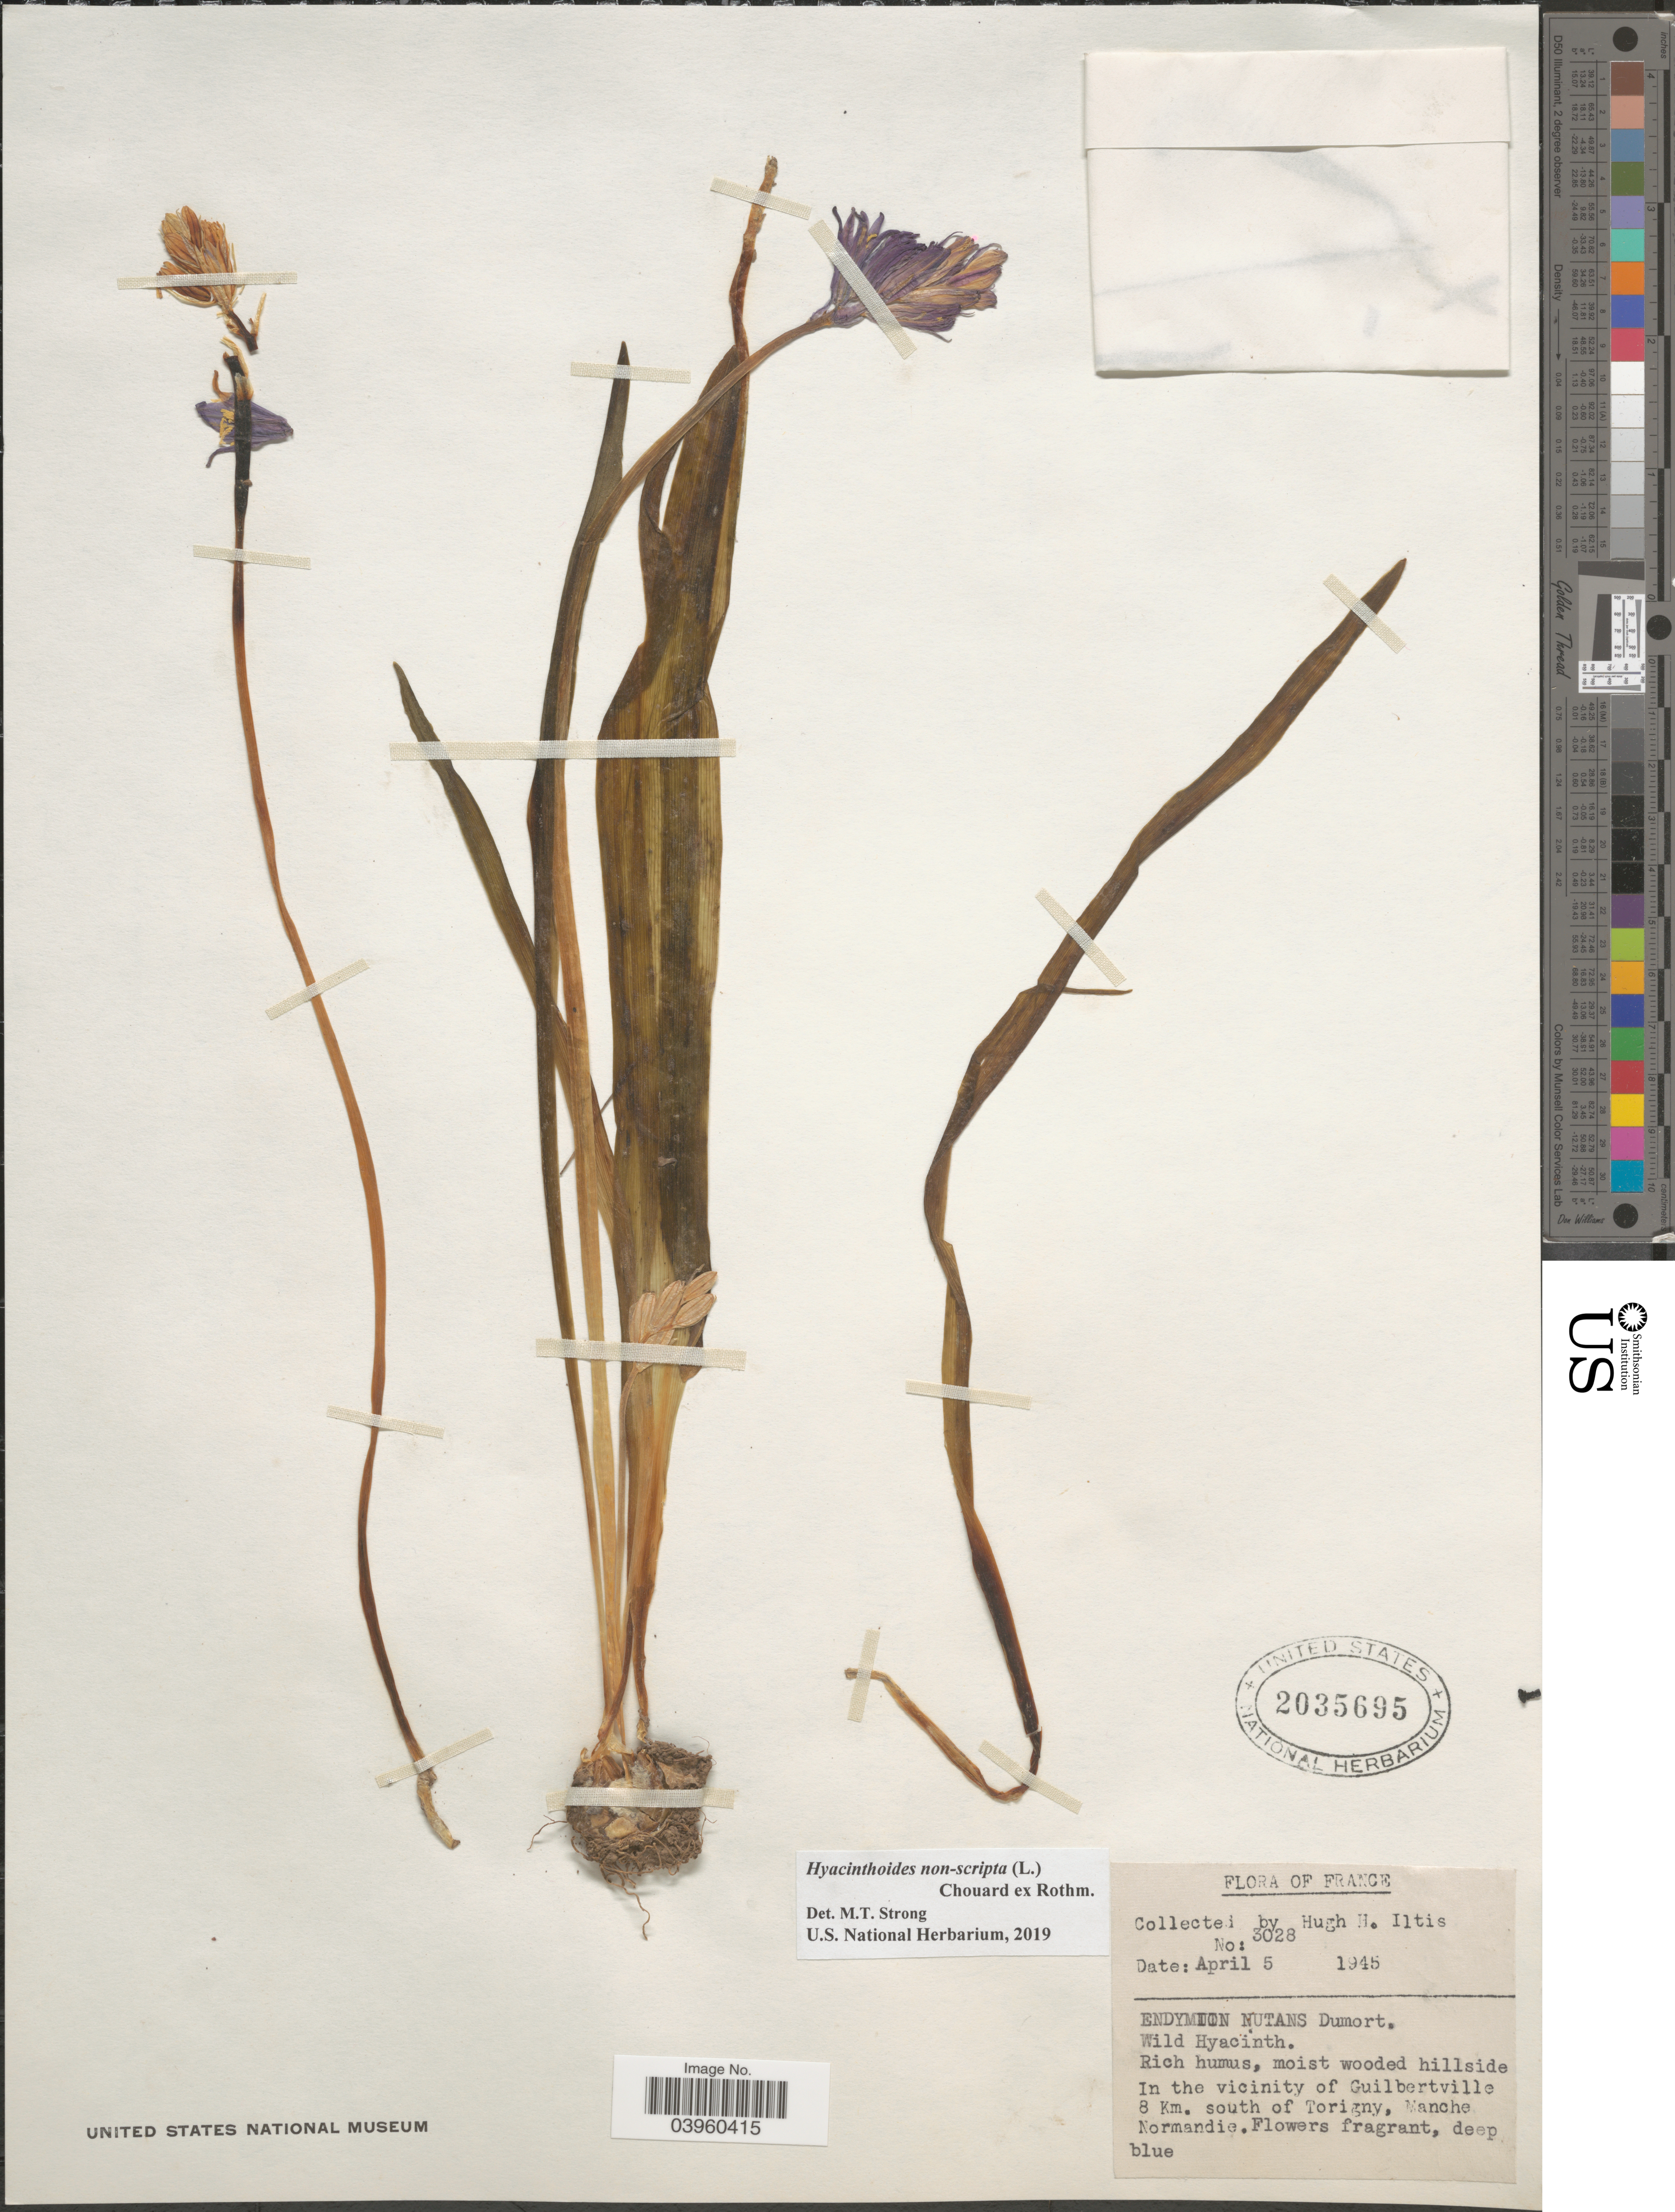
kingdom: Plantae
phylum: Tracheophyta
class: Liliopsida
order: Asparagales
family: Asparagaceae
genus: Hyacinthoides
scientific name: Hyacinthoides non-scripta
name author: (L.) Chouard ex Rothm.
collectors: H. H. Iltis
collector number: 3028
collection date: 1945-04-05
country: France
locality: In the vicinity of Guilbertville 8 Km. south of Torigny, Manche Normandie.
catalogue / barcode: US 2035695